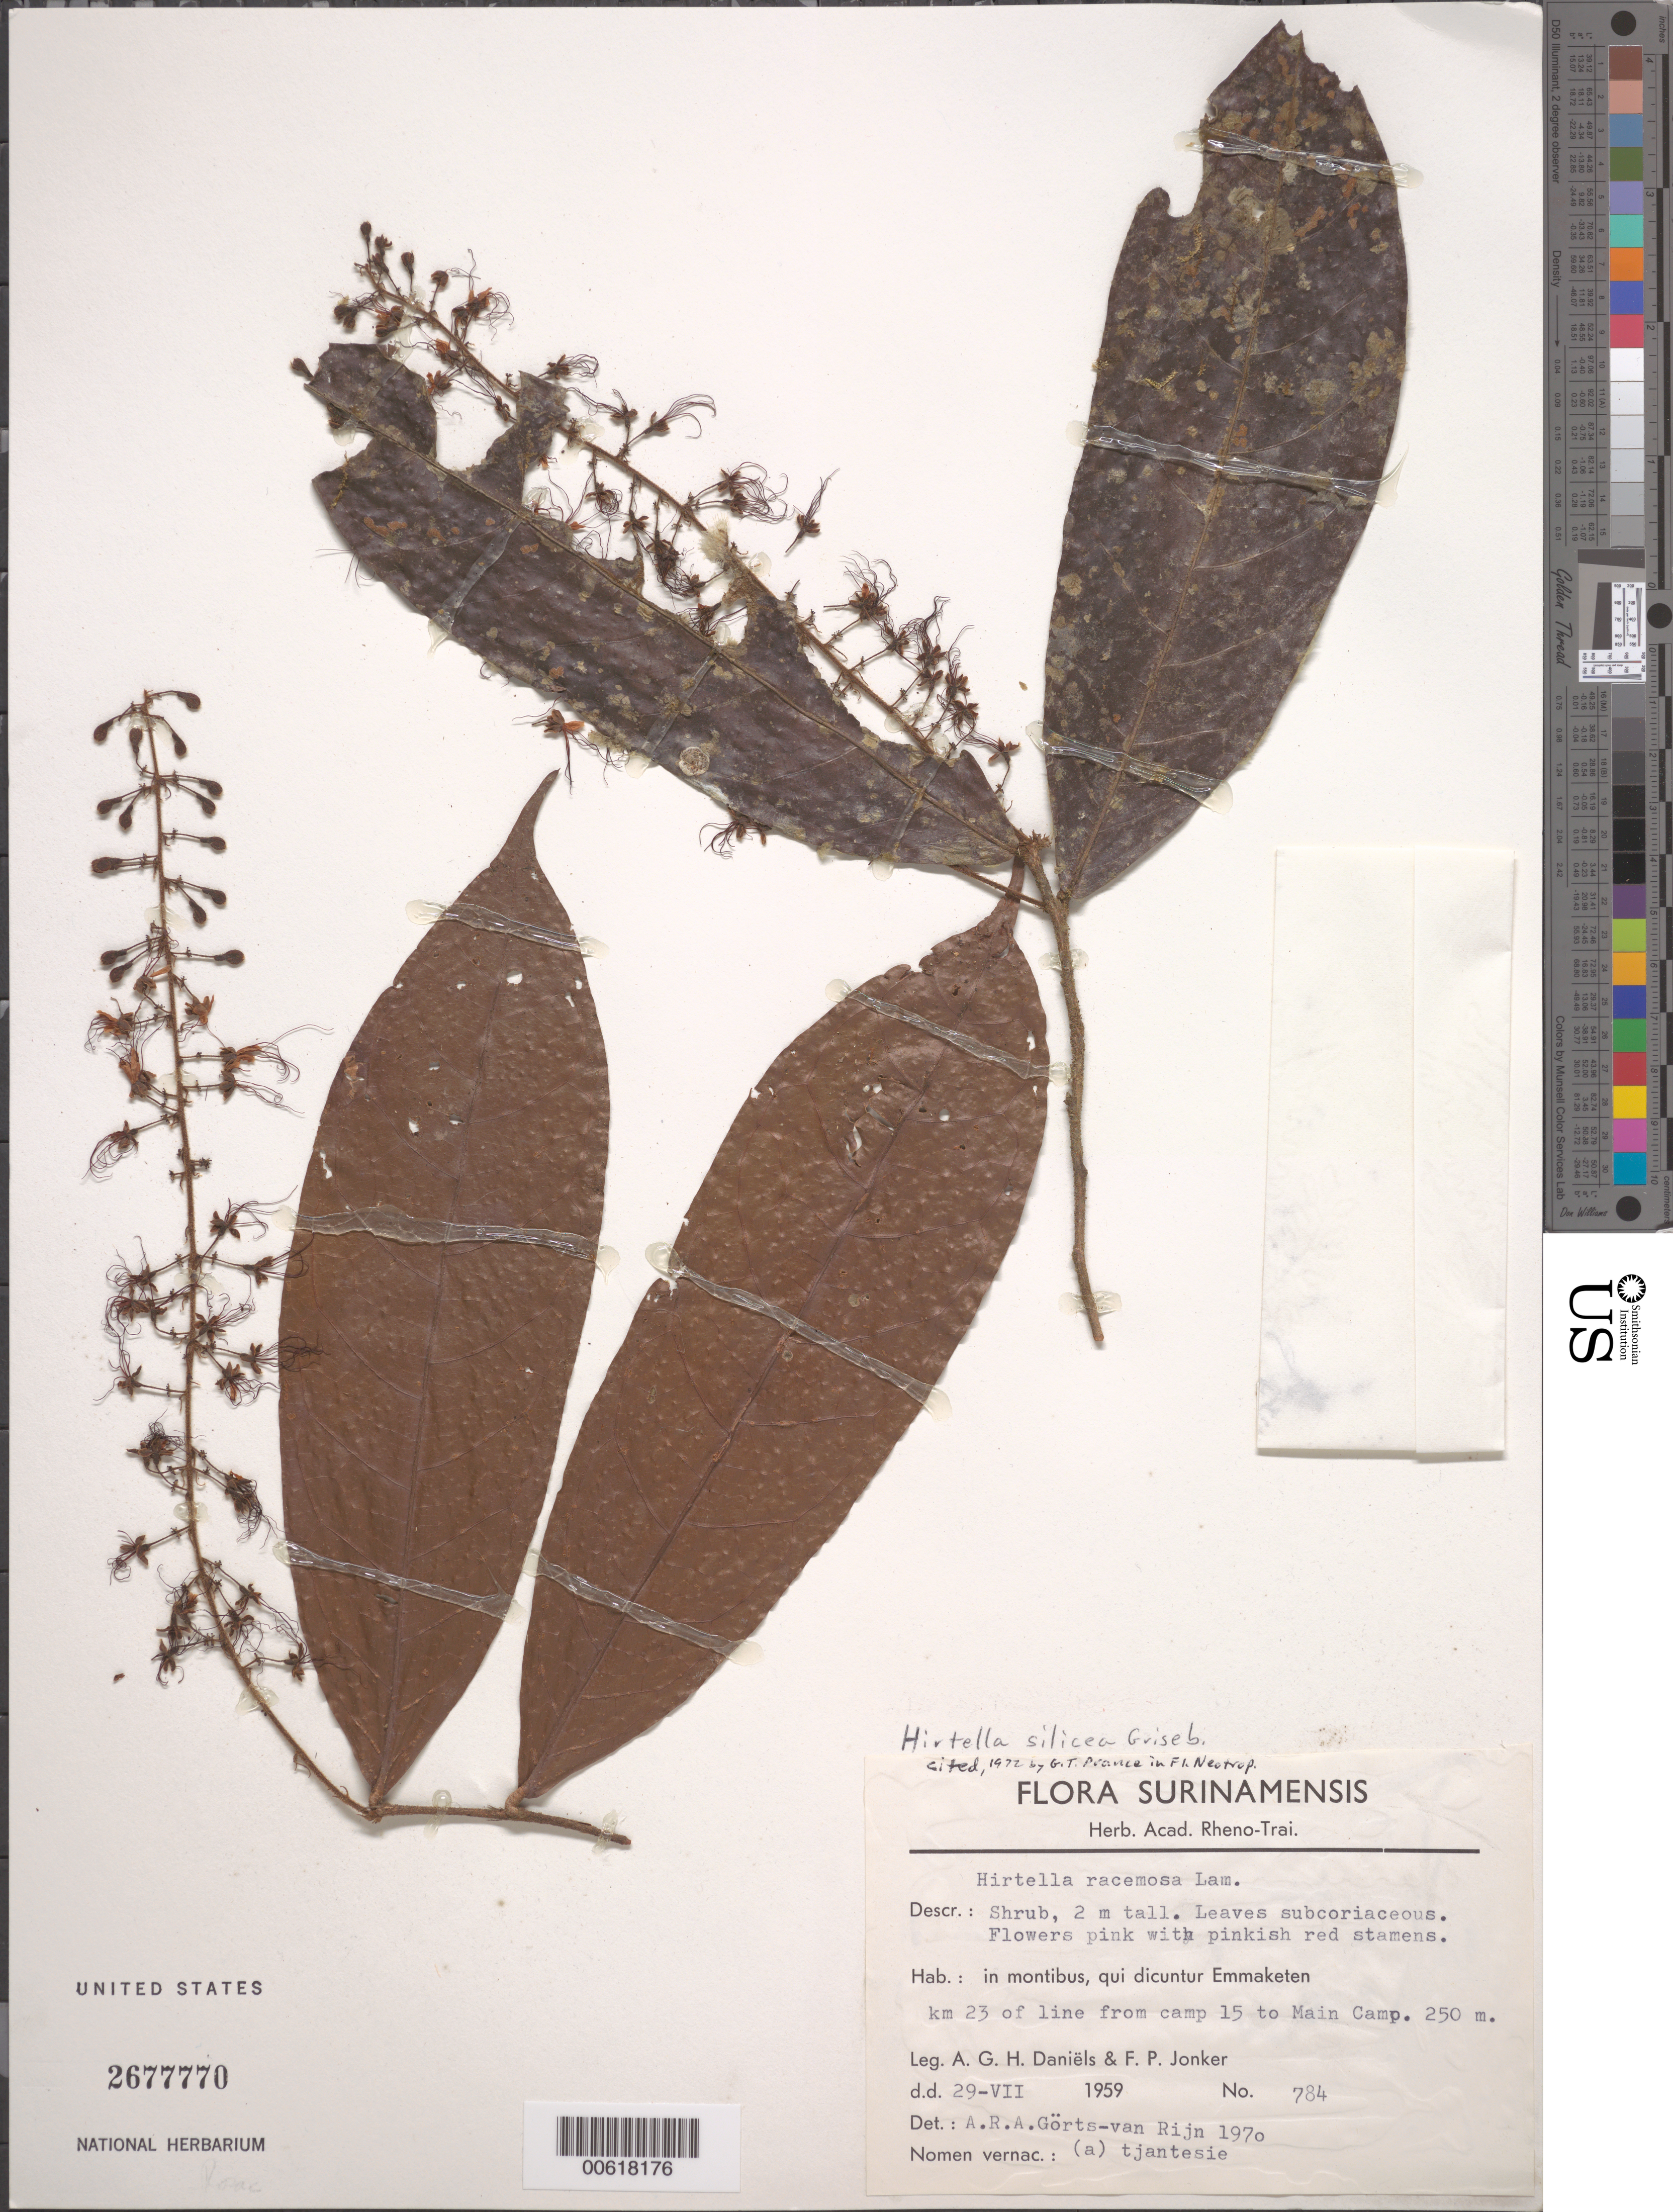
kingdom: Plantae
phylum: Tracheophyta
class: Magnoliopsida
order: Malpighiales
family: Chrysobalanaceae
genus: Hirtella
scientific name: Hirtella silicea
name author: Griseb.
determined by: Prance, G. T.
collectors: A. Daniëls & F. P. Jonker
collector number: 784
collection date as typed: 29-Jul-59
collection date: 1959-07-29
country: Suriname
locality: Emmaketen, km 23 of line from camp 15 to Main Camp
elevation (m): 250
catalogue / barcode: US 2677770